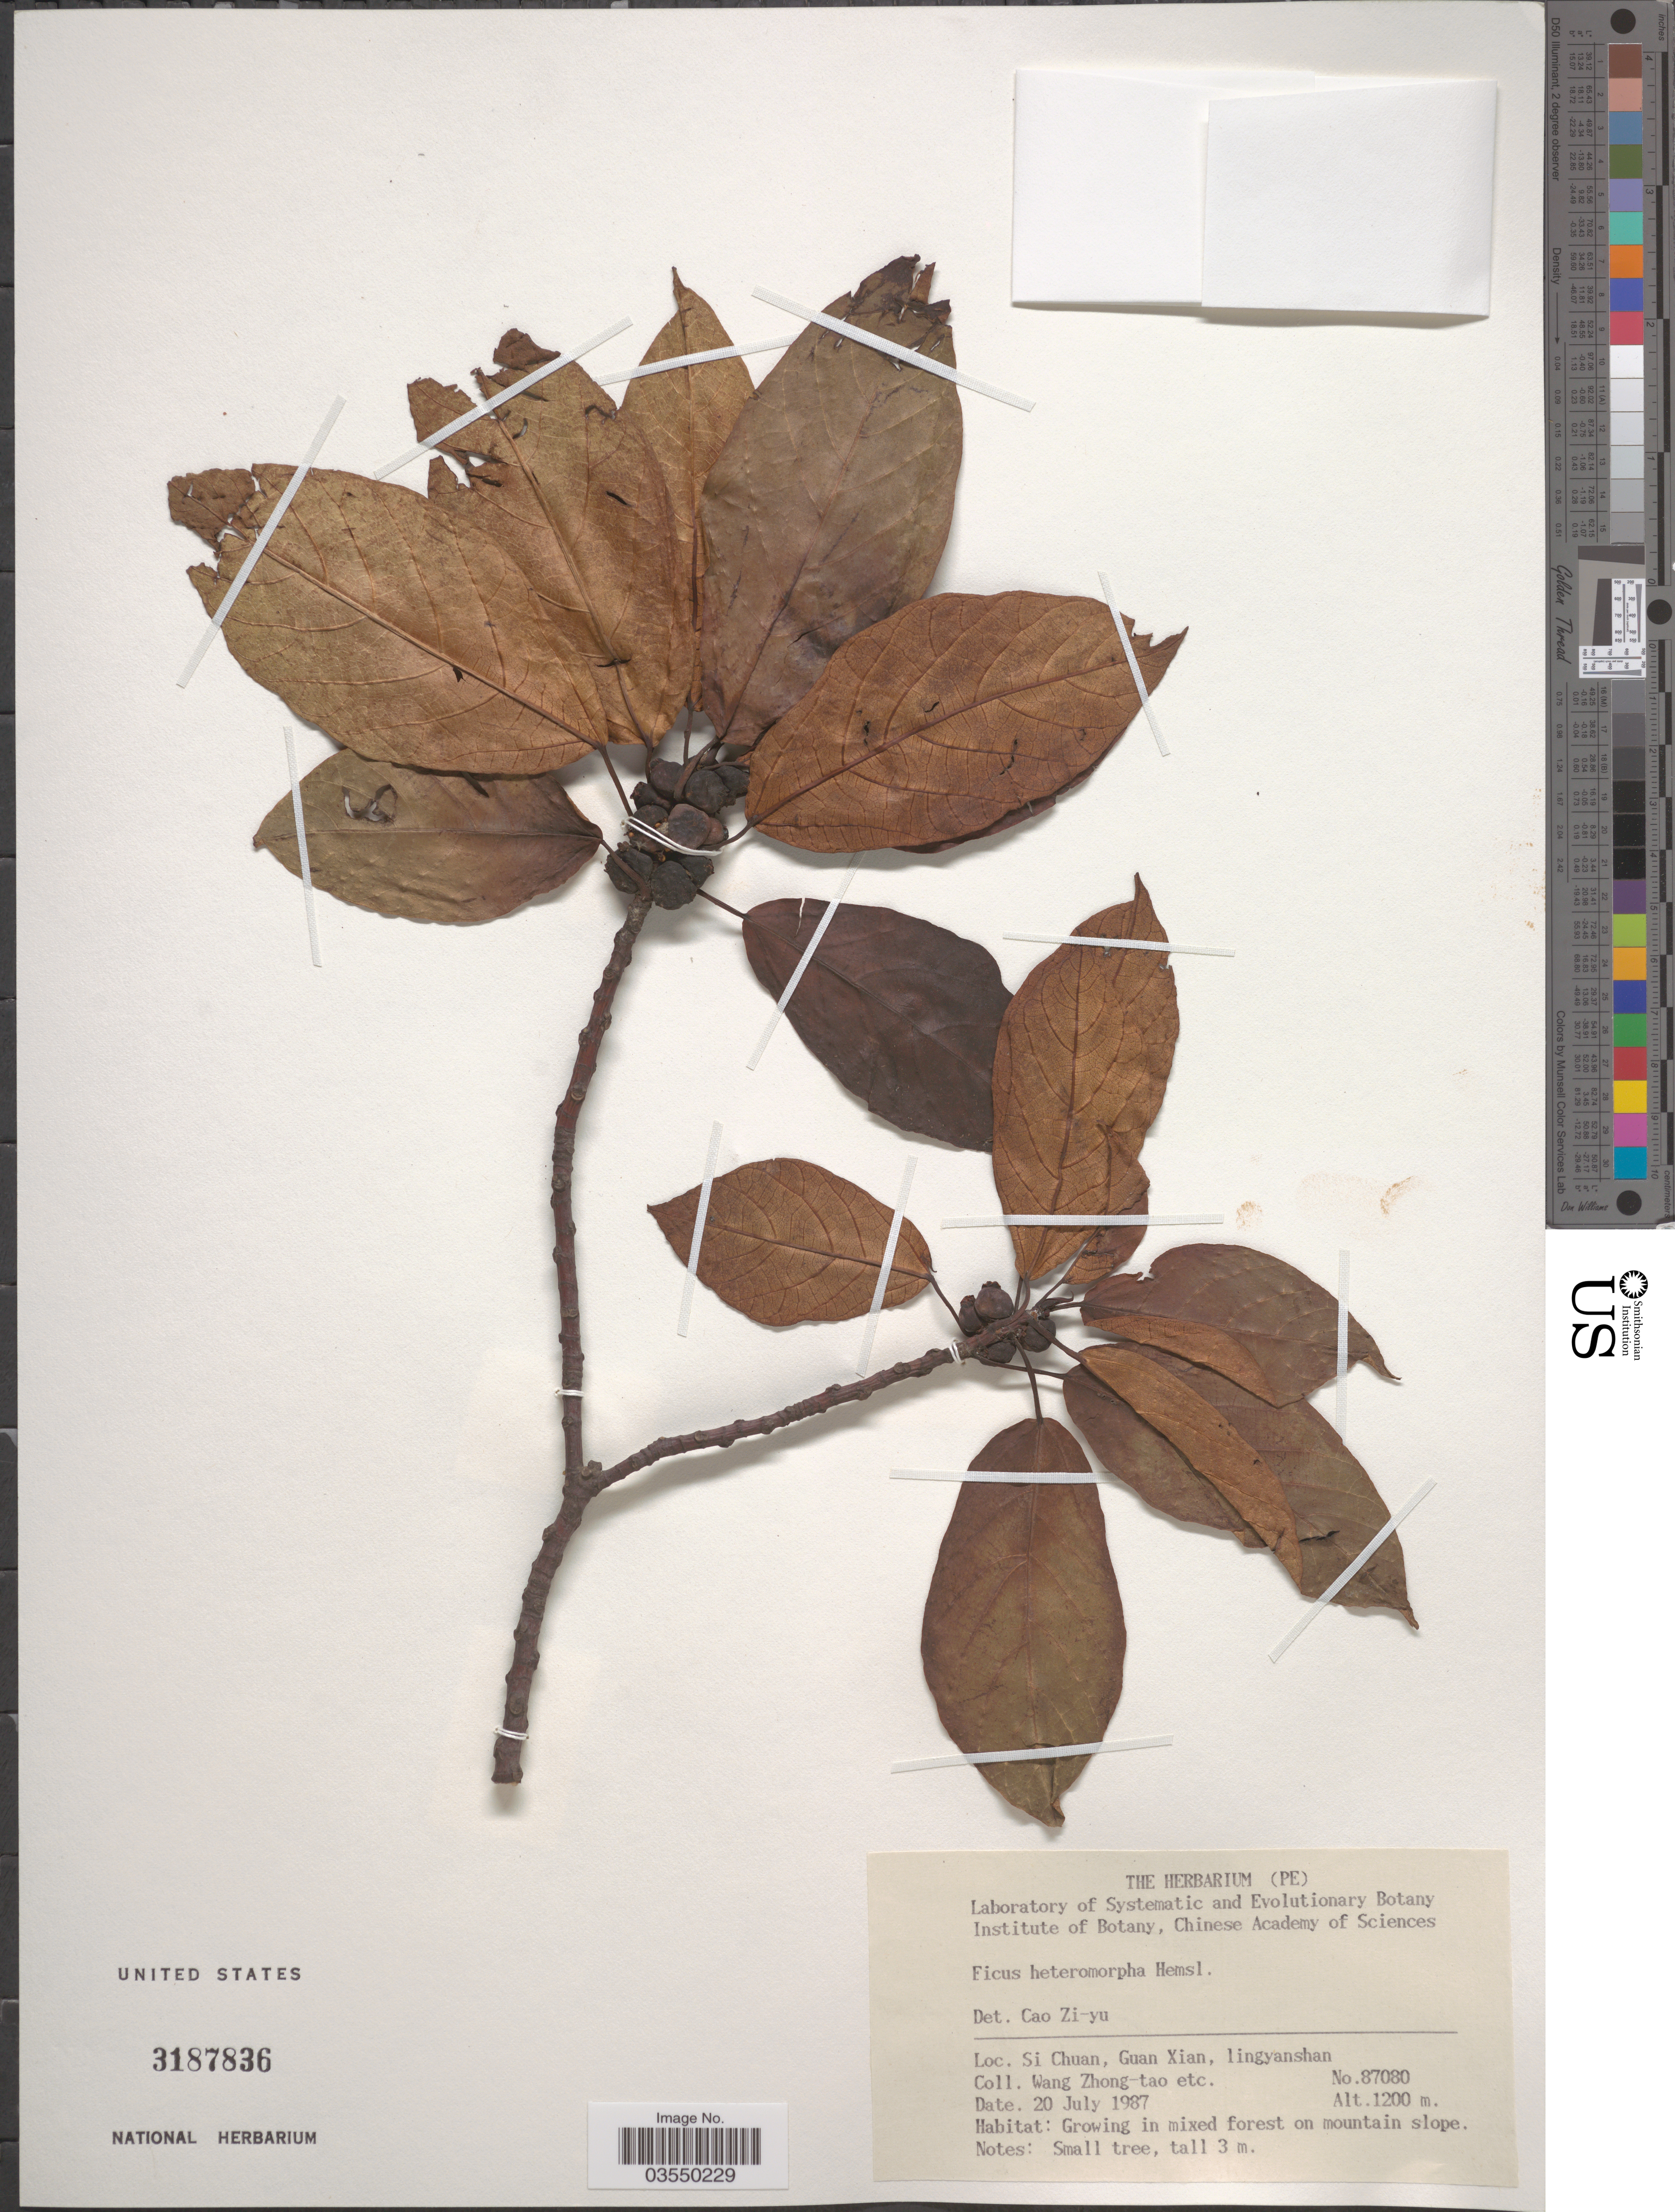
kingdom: Plantae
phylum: Tracheophyta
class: Magnoliopsida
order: Rosales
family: Moraceae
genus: Ficus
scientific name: Ficus heteromorpha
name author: Hemsl.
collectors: W. Zhong-Tao & et al.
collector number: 87080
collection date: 1987-07-20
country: China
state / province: Sichuan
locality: Si Chuan, Guan Xian, lingyanshan.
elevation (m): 1200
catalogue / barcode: US 3187836